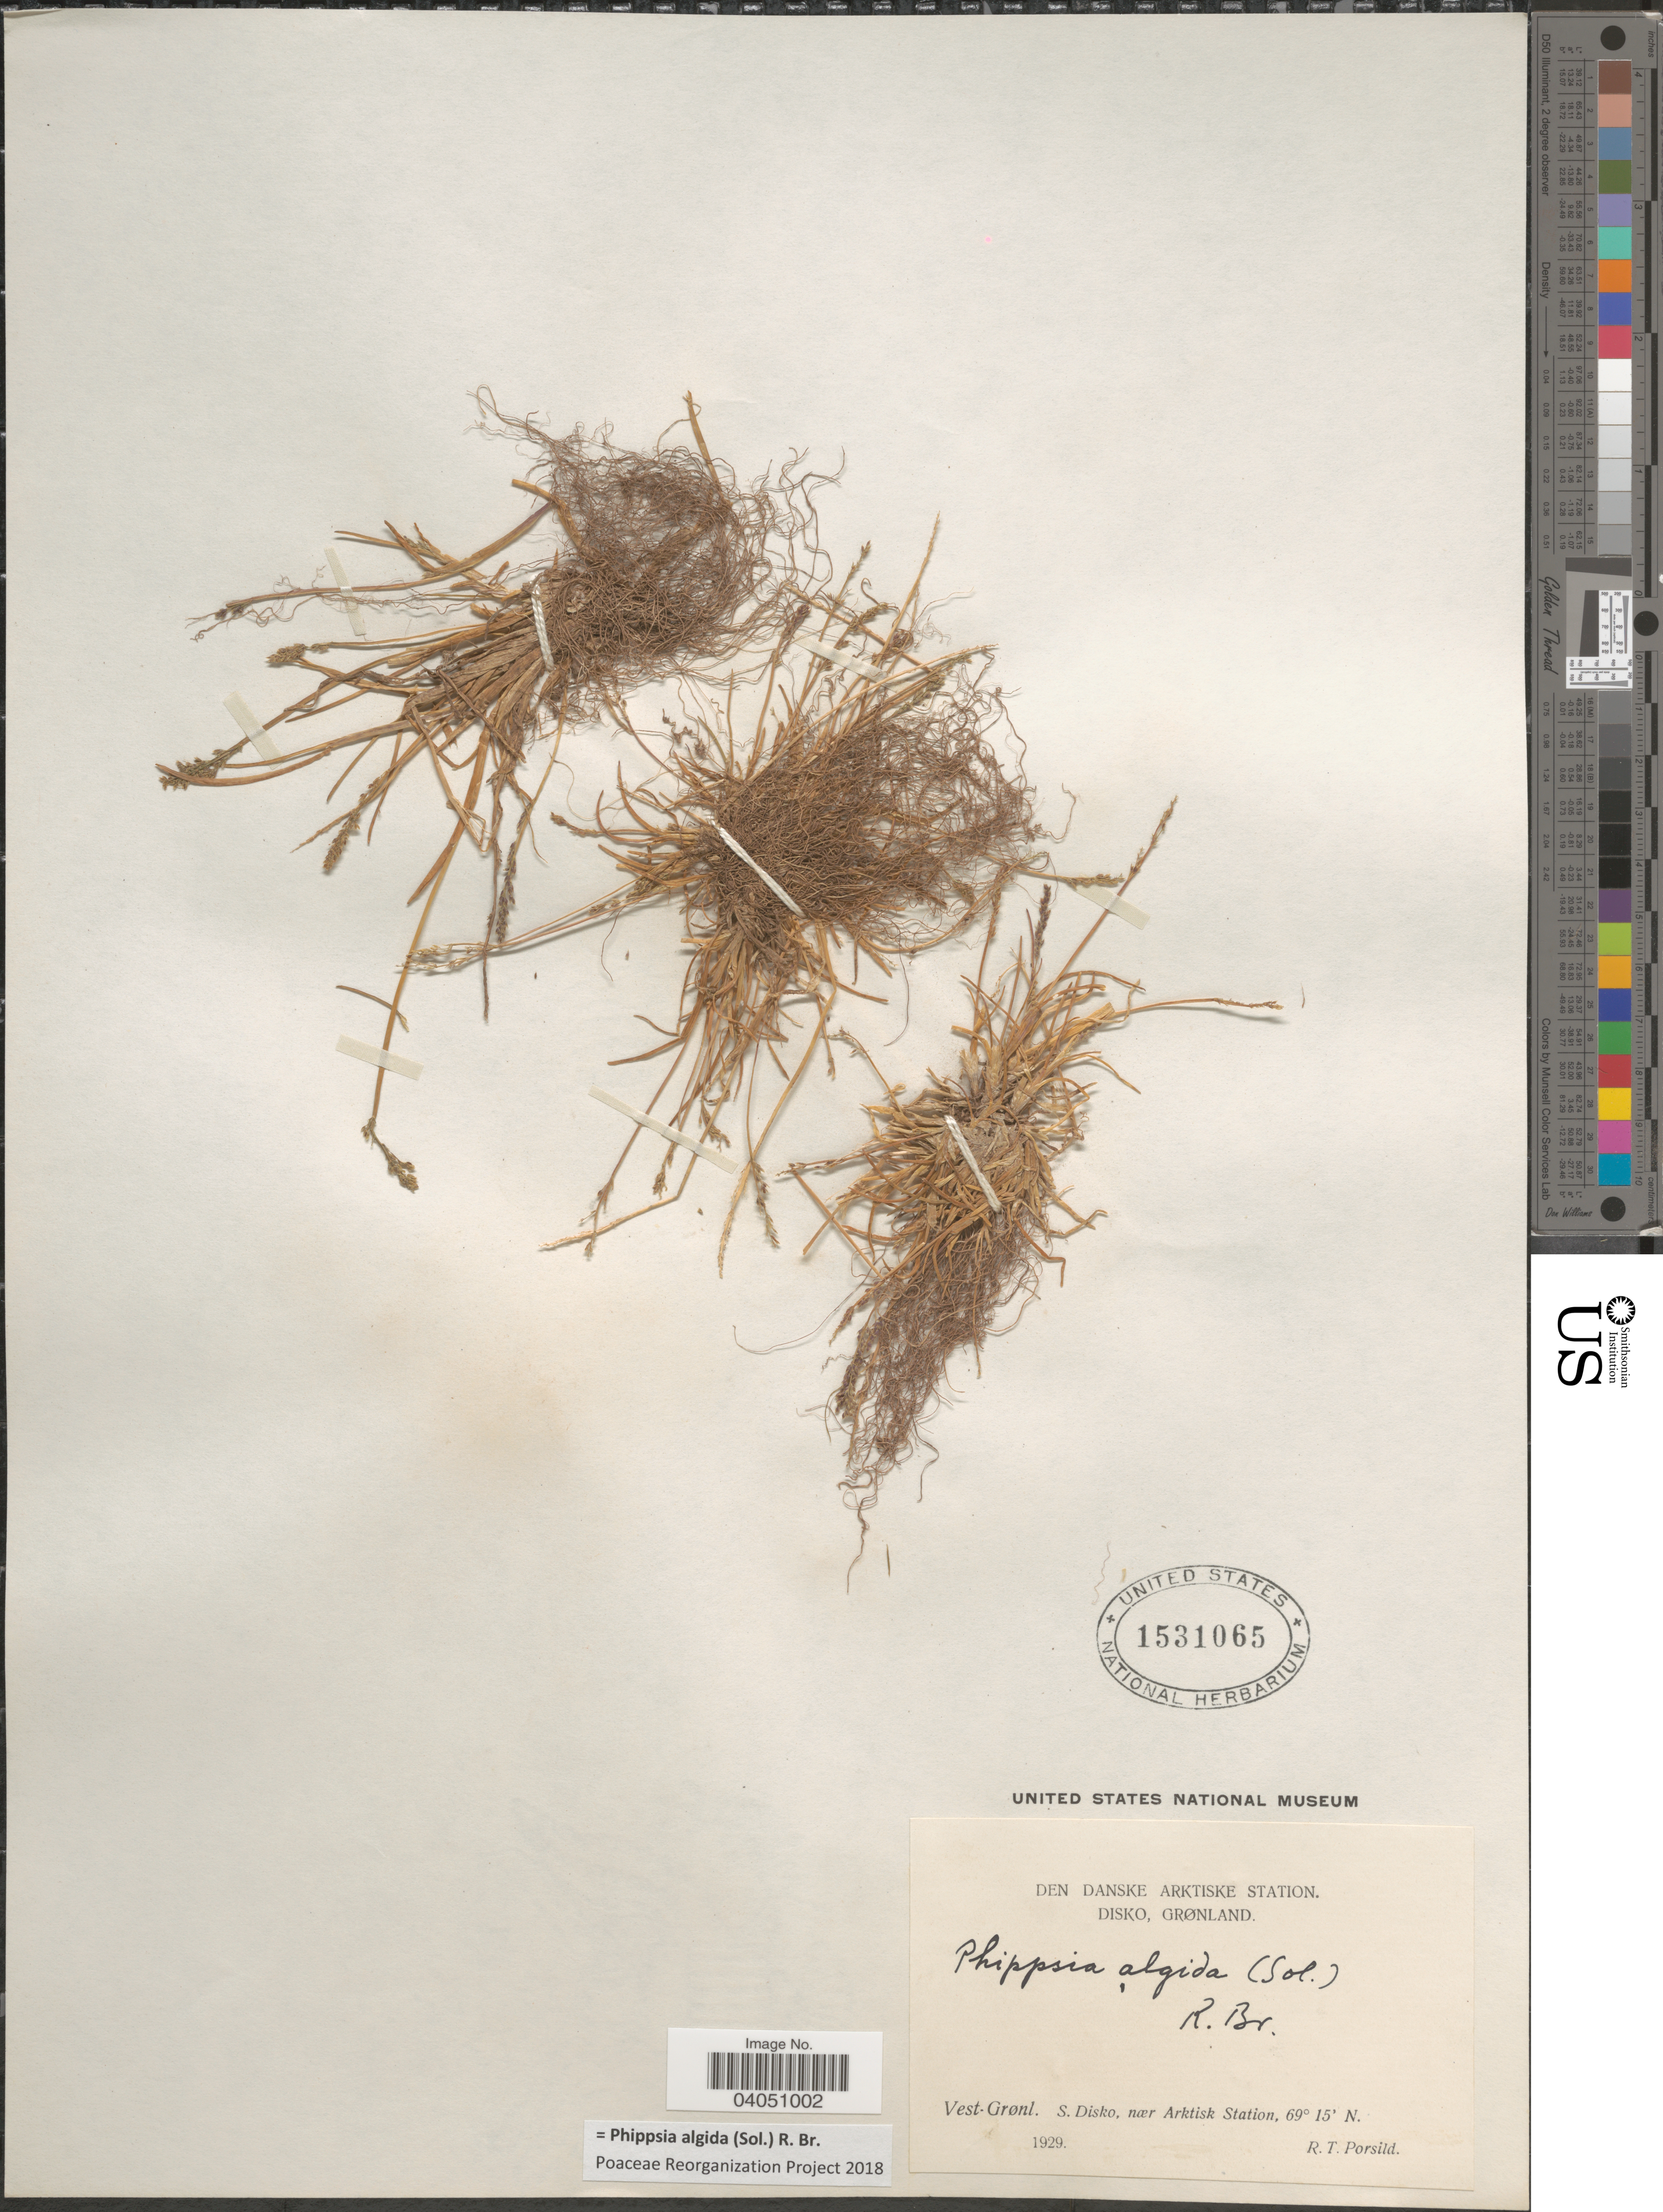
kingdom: Plantae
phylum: Tracheophyta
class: Liliopsida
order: Poales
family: Poaceae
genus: Phippsia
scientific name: Phippsia algida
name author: (Sol.) R. Br.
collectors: R. T. Porsild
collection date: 1929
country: Greenland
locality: Den Danske Arktiske Station, Disko, Grønland. Vest-Grønl. S. Disko, nær Arktisk Station.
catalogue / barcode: US 1531065